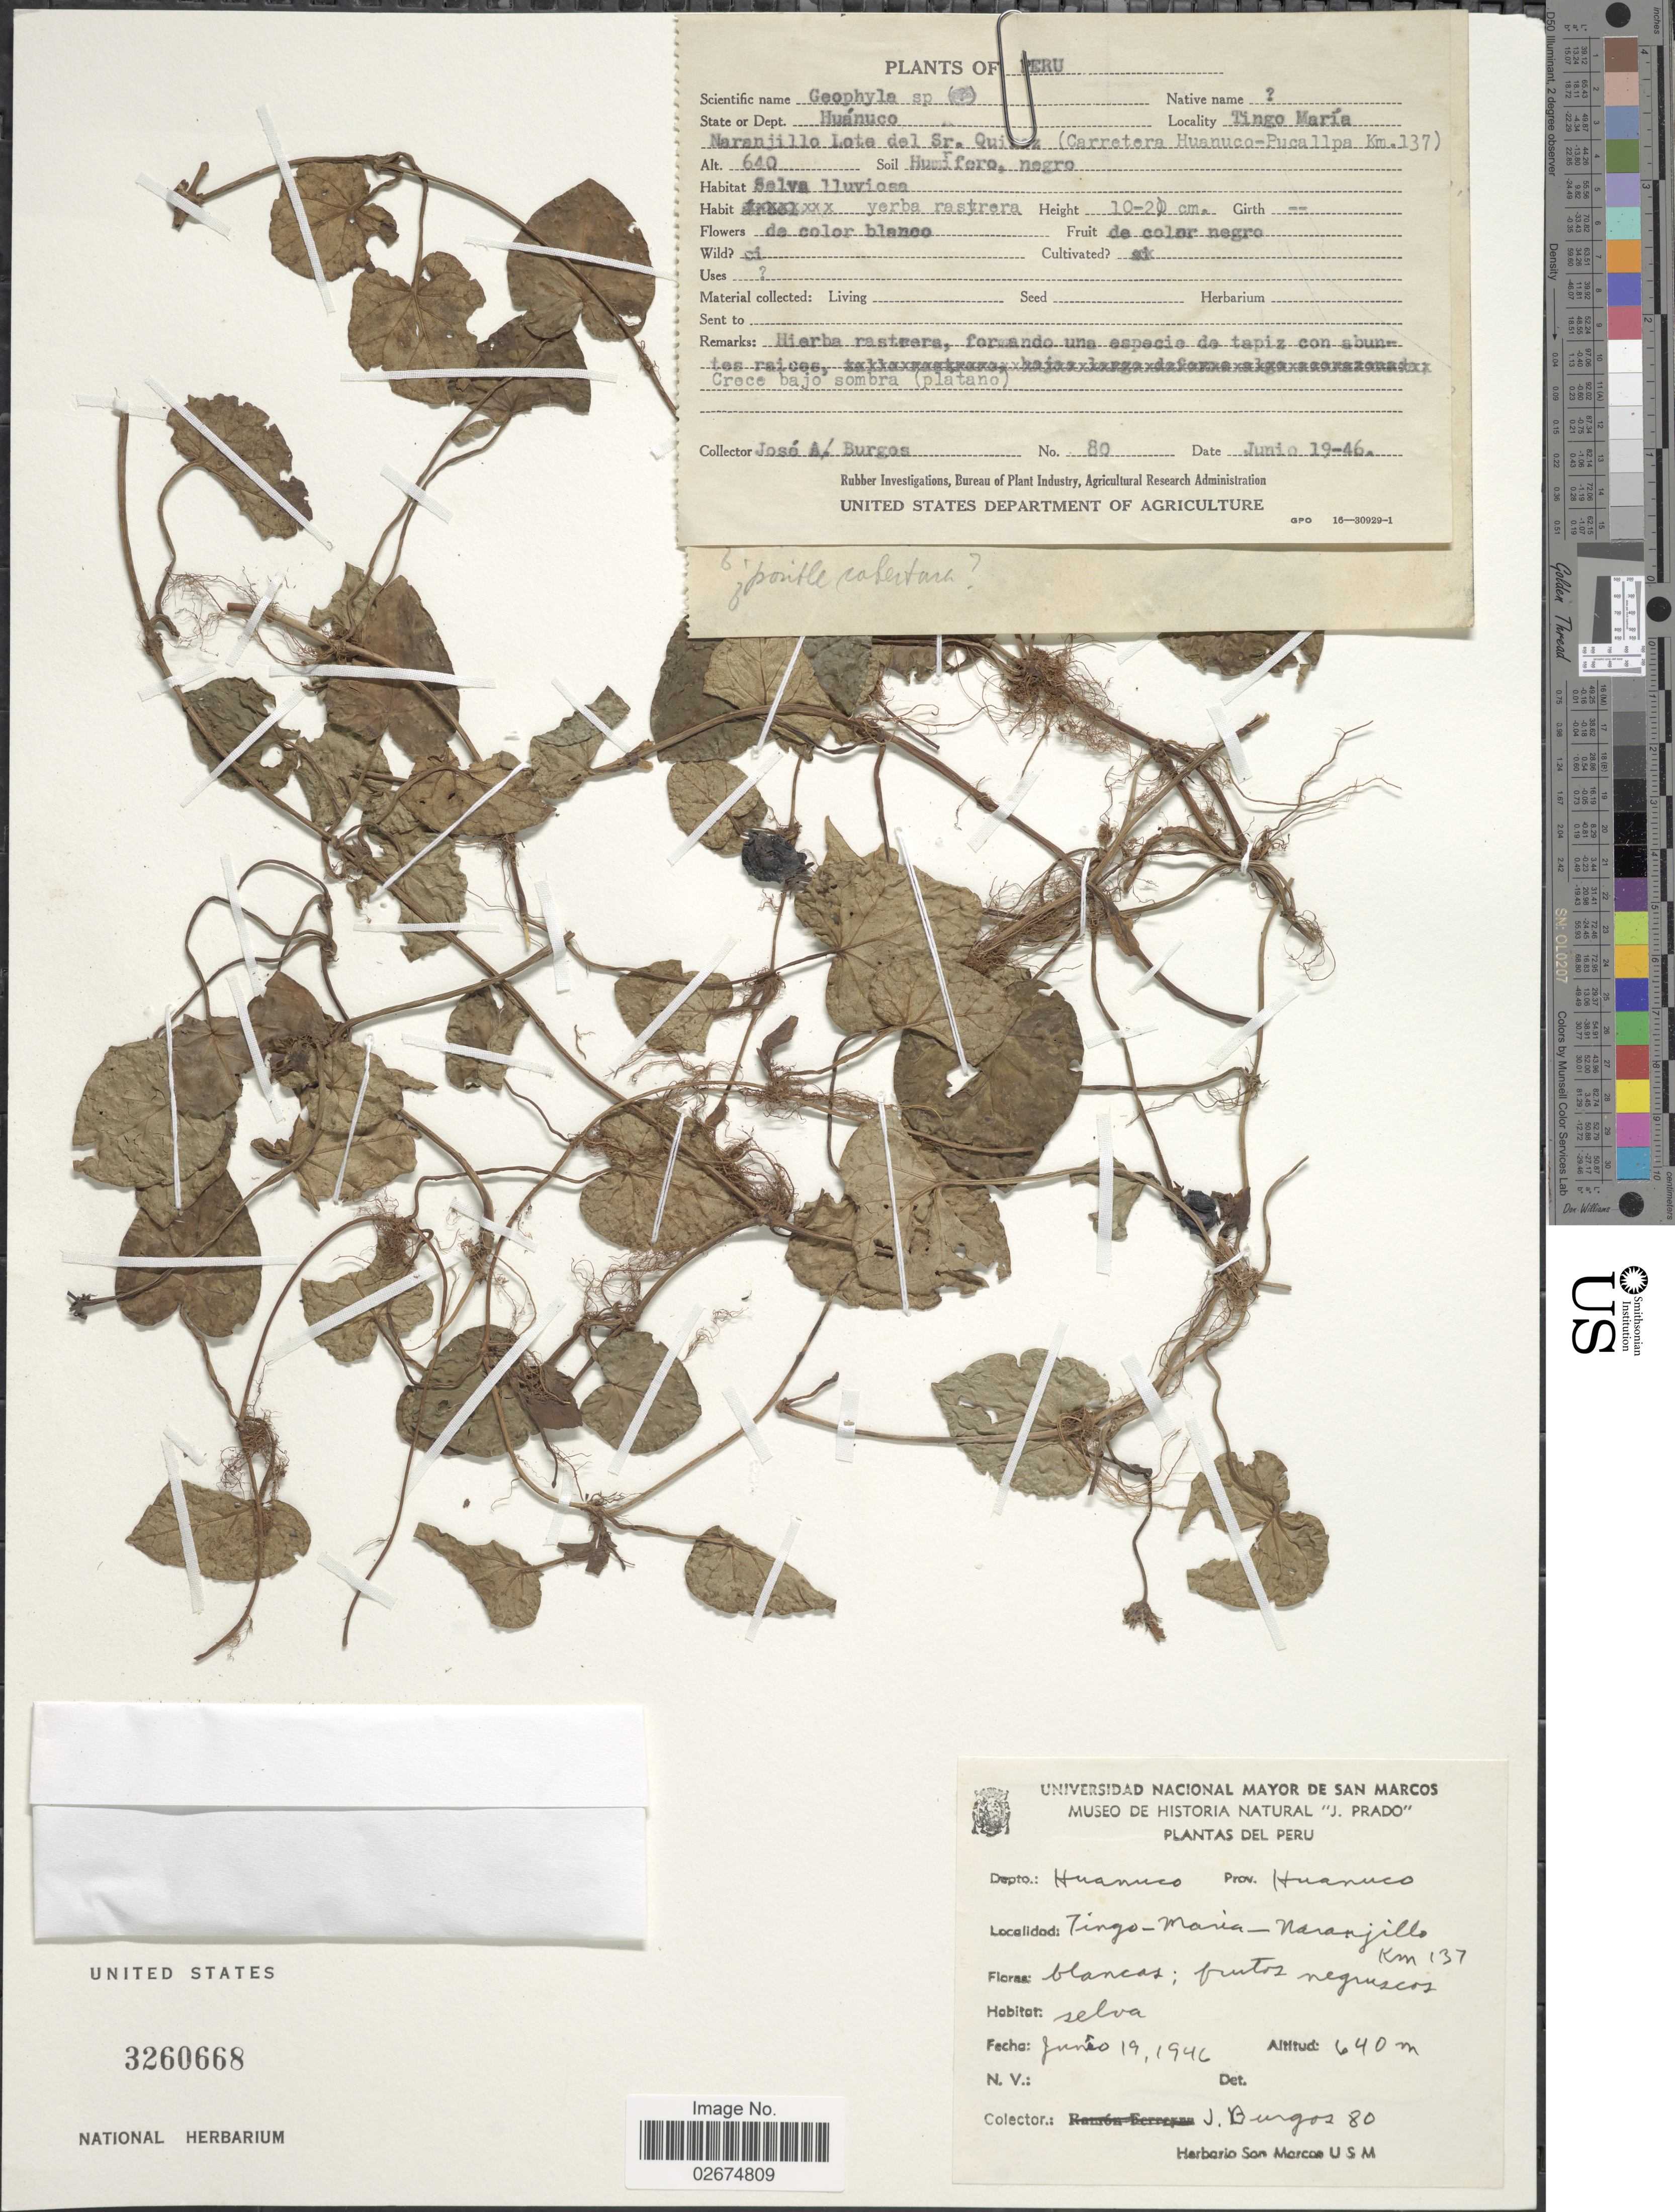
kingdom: Plantae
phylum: Tracheophyta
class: Magnoliopsida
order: Gentianales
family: Rubiaceae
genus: Geophila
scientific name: Geophila sp.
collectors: J. Burgos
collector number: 80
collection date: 1946-06-19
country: Peru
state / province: Huánuco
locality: Prov. Huanuco. Tingo-María-Naranjillo Lote del Sr. Quiroz (Carretera Huanuco-Pucallpa Km. 137)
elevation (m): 640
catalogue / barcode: US 3260668